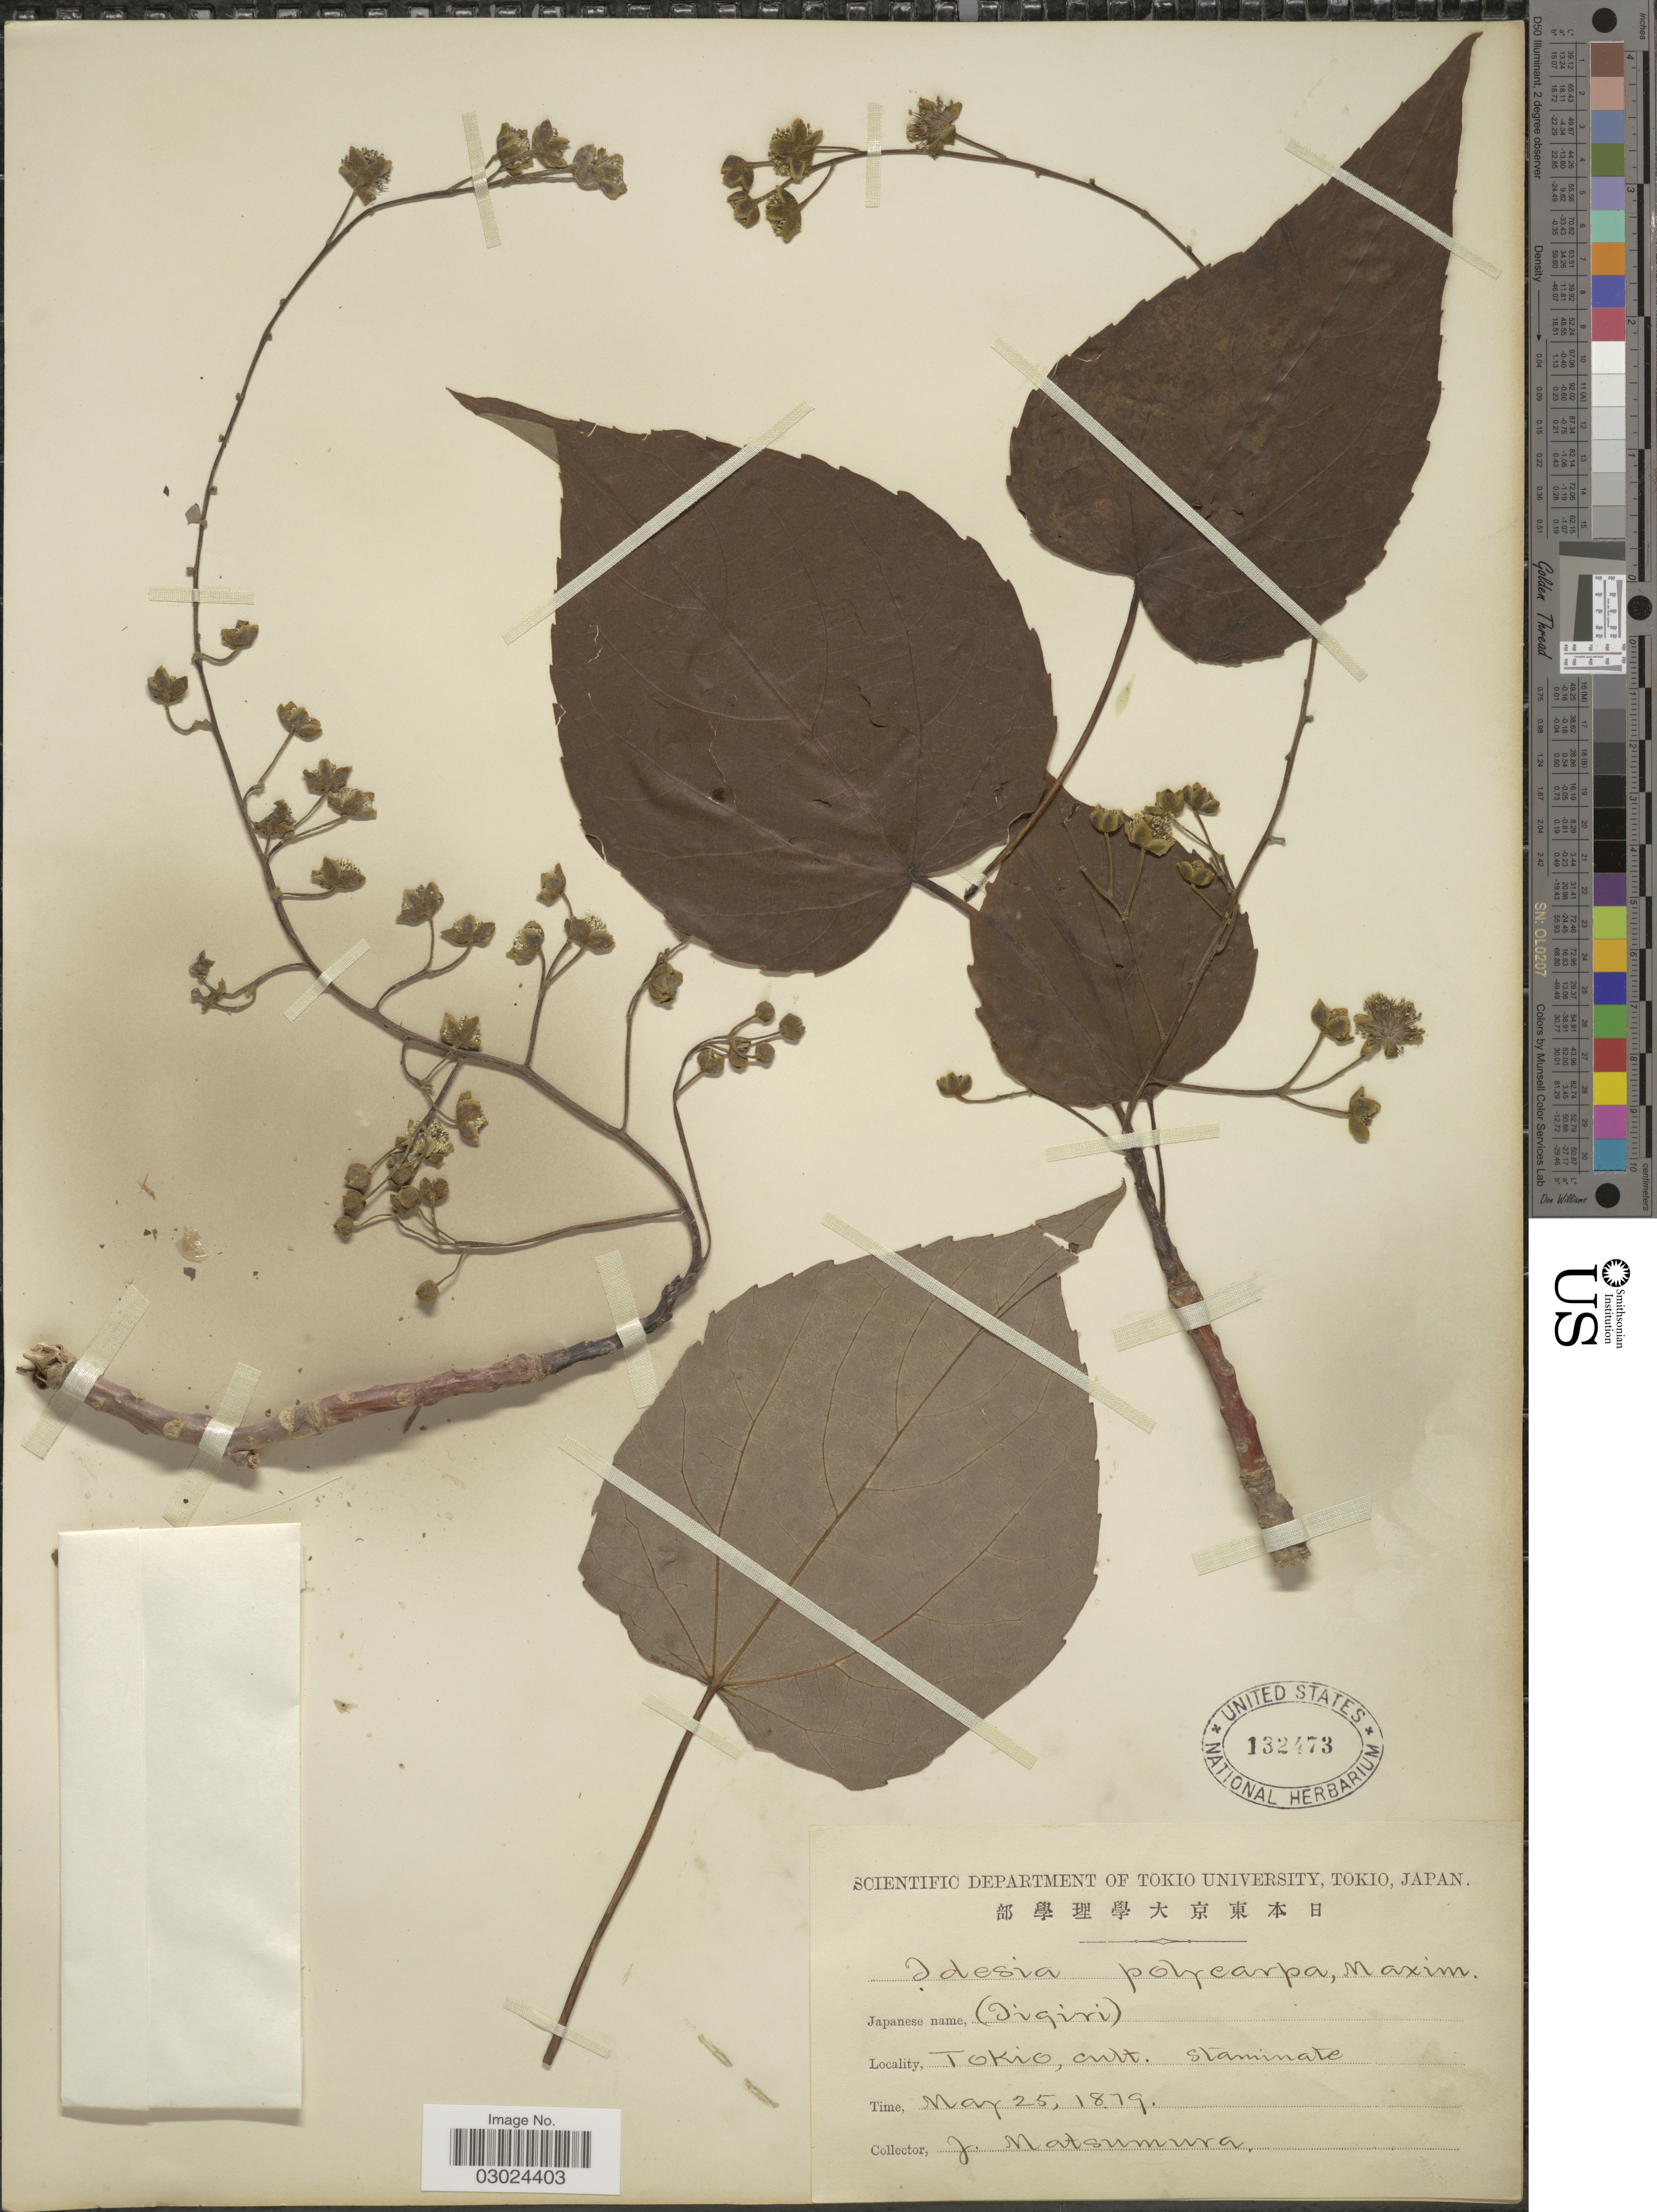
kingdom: Plantae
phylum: Tracheophyta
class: Magnoliopsida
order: Malpighiales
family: Salicaceae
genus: Idesia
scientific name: Idesia polycarpa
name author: Maxim.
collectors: J. Matsumura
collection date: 1879-05-25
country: Japan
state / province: Tokyo, Federal City of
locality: Tokio, cult.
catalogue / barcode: US 132473